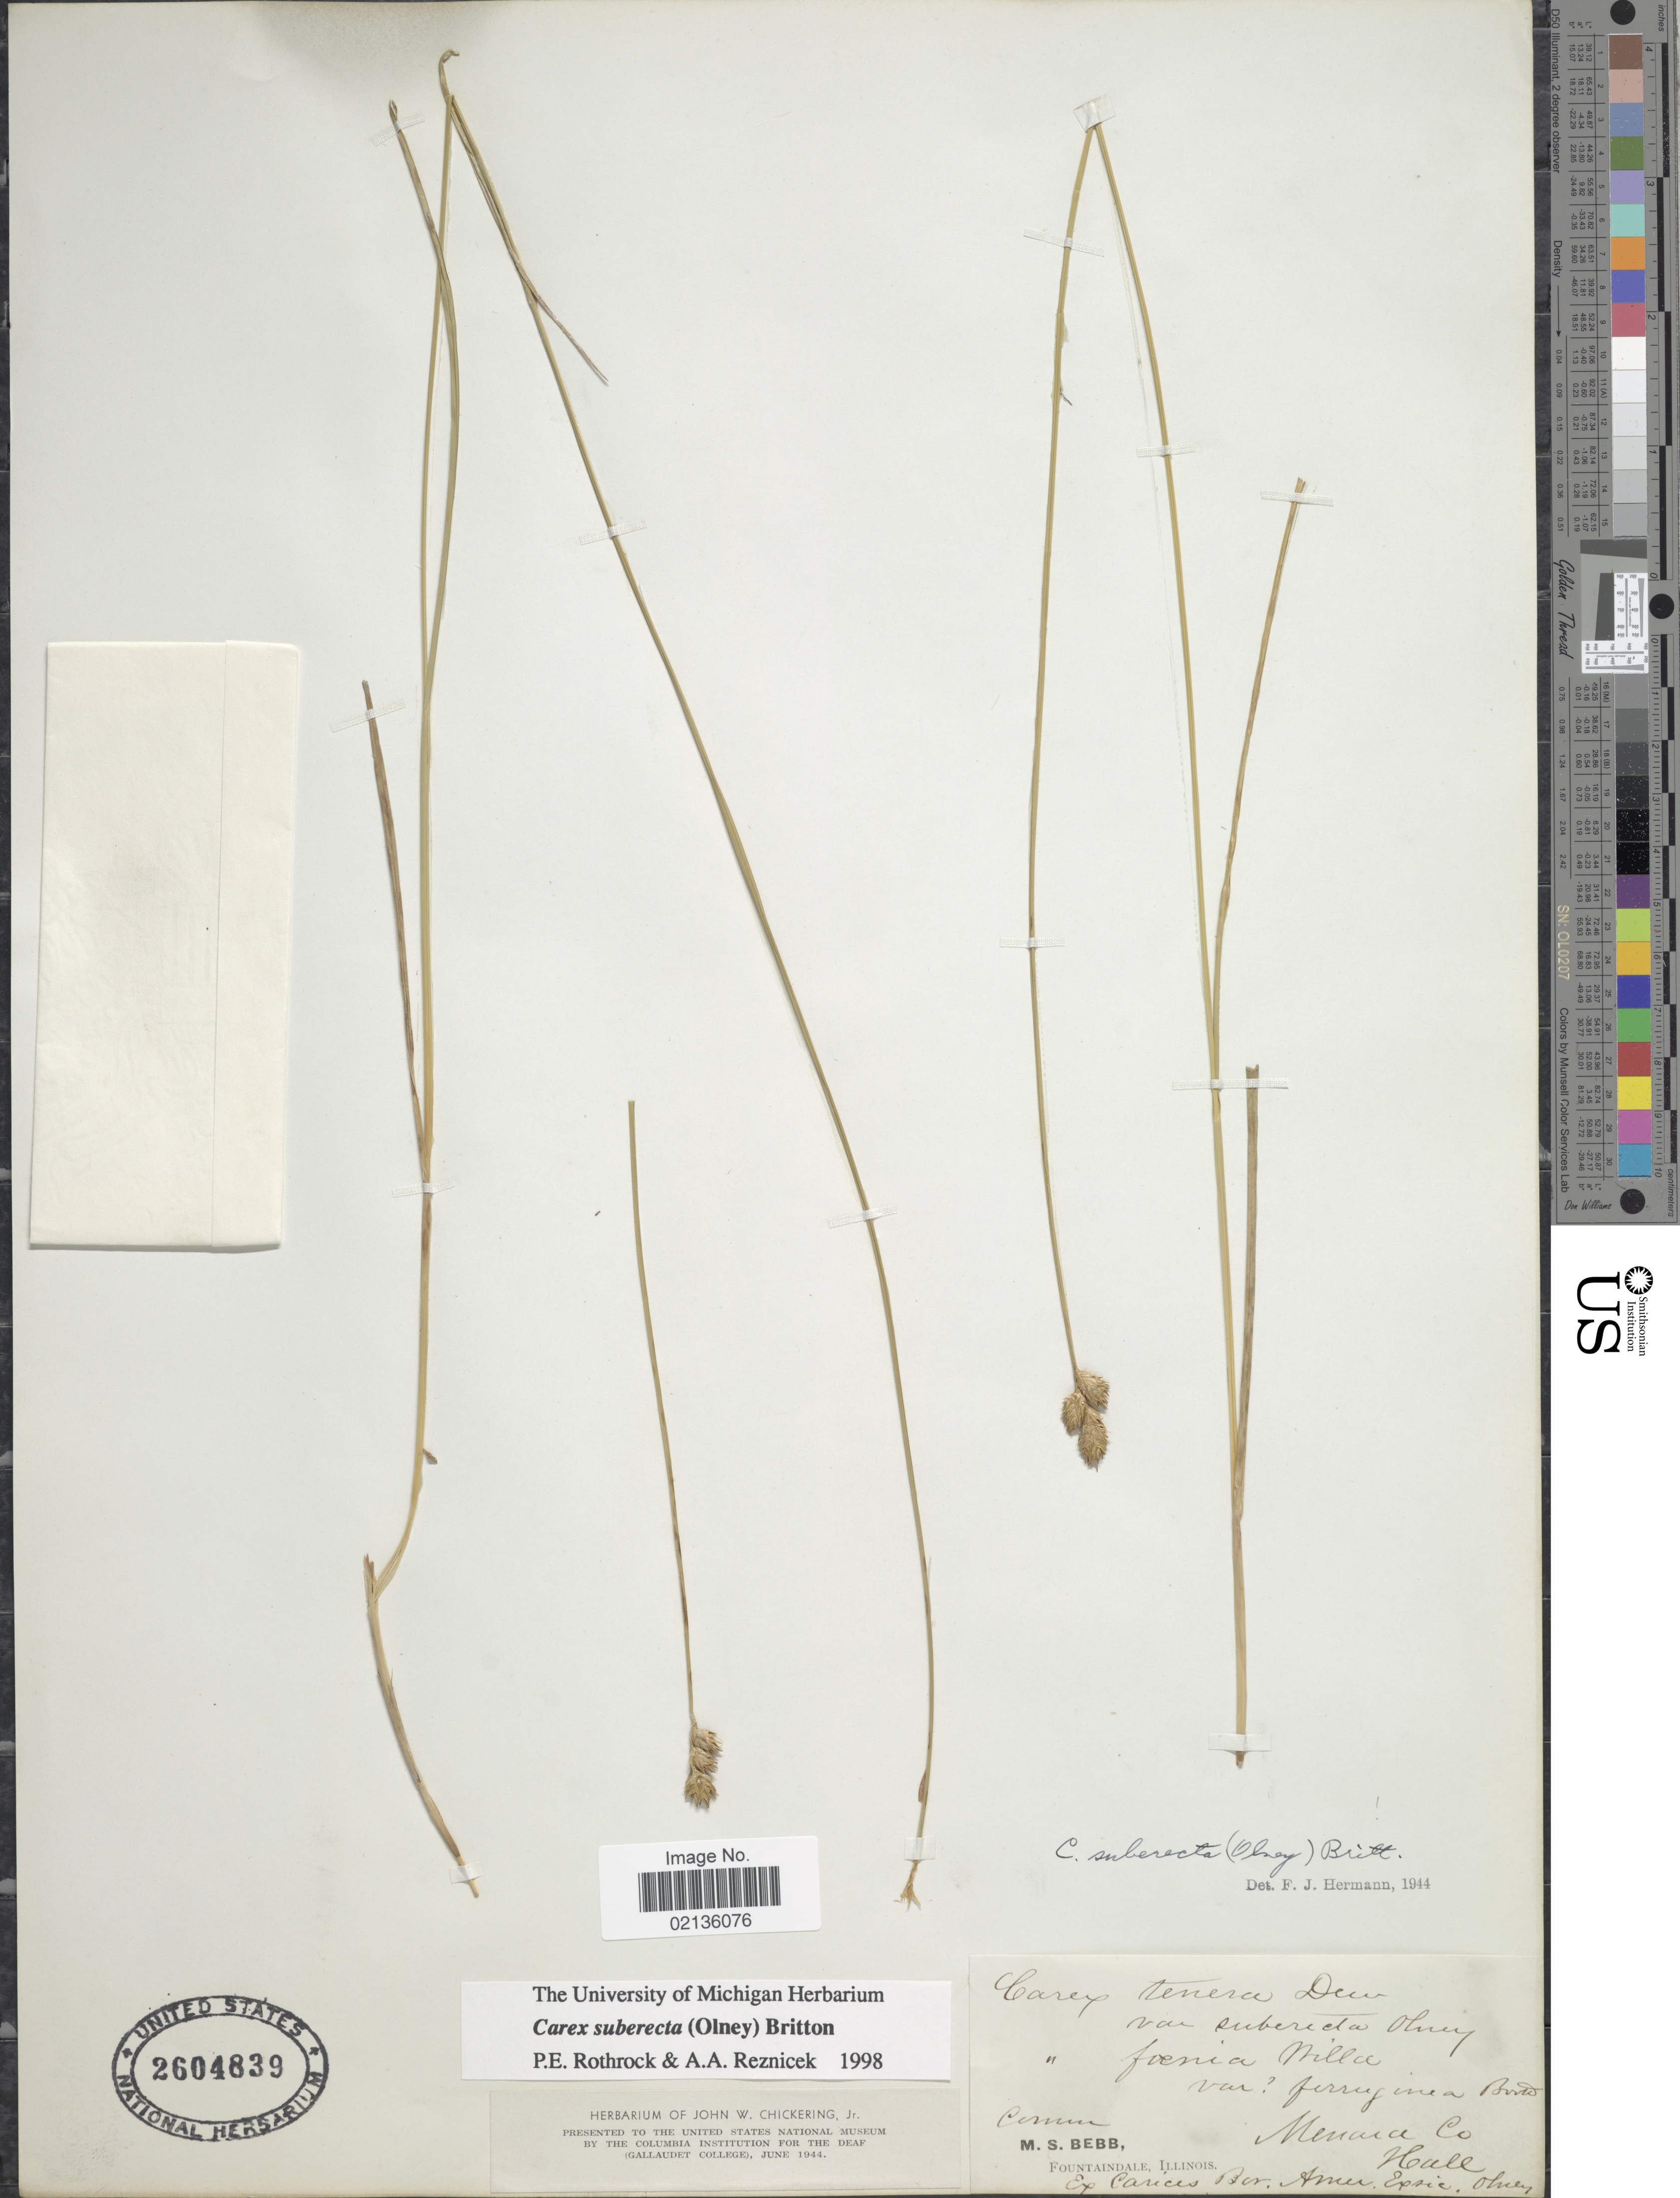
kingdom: Plantae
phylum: Tracheophyta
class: Liliopsida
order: Poales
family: Cyperaceae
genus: Carex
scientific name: Carex suberecta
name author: (Olney) Britton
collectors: M. Bebb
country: United States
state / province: Illinois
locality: Menard Co.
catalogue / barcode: US 2604839